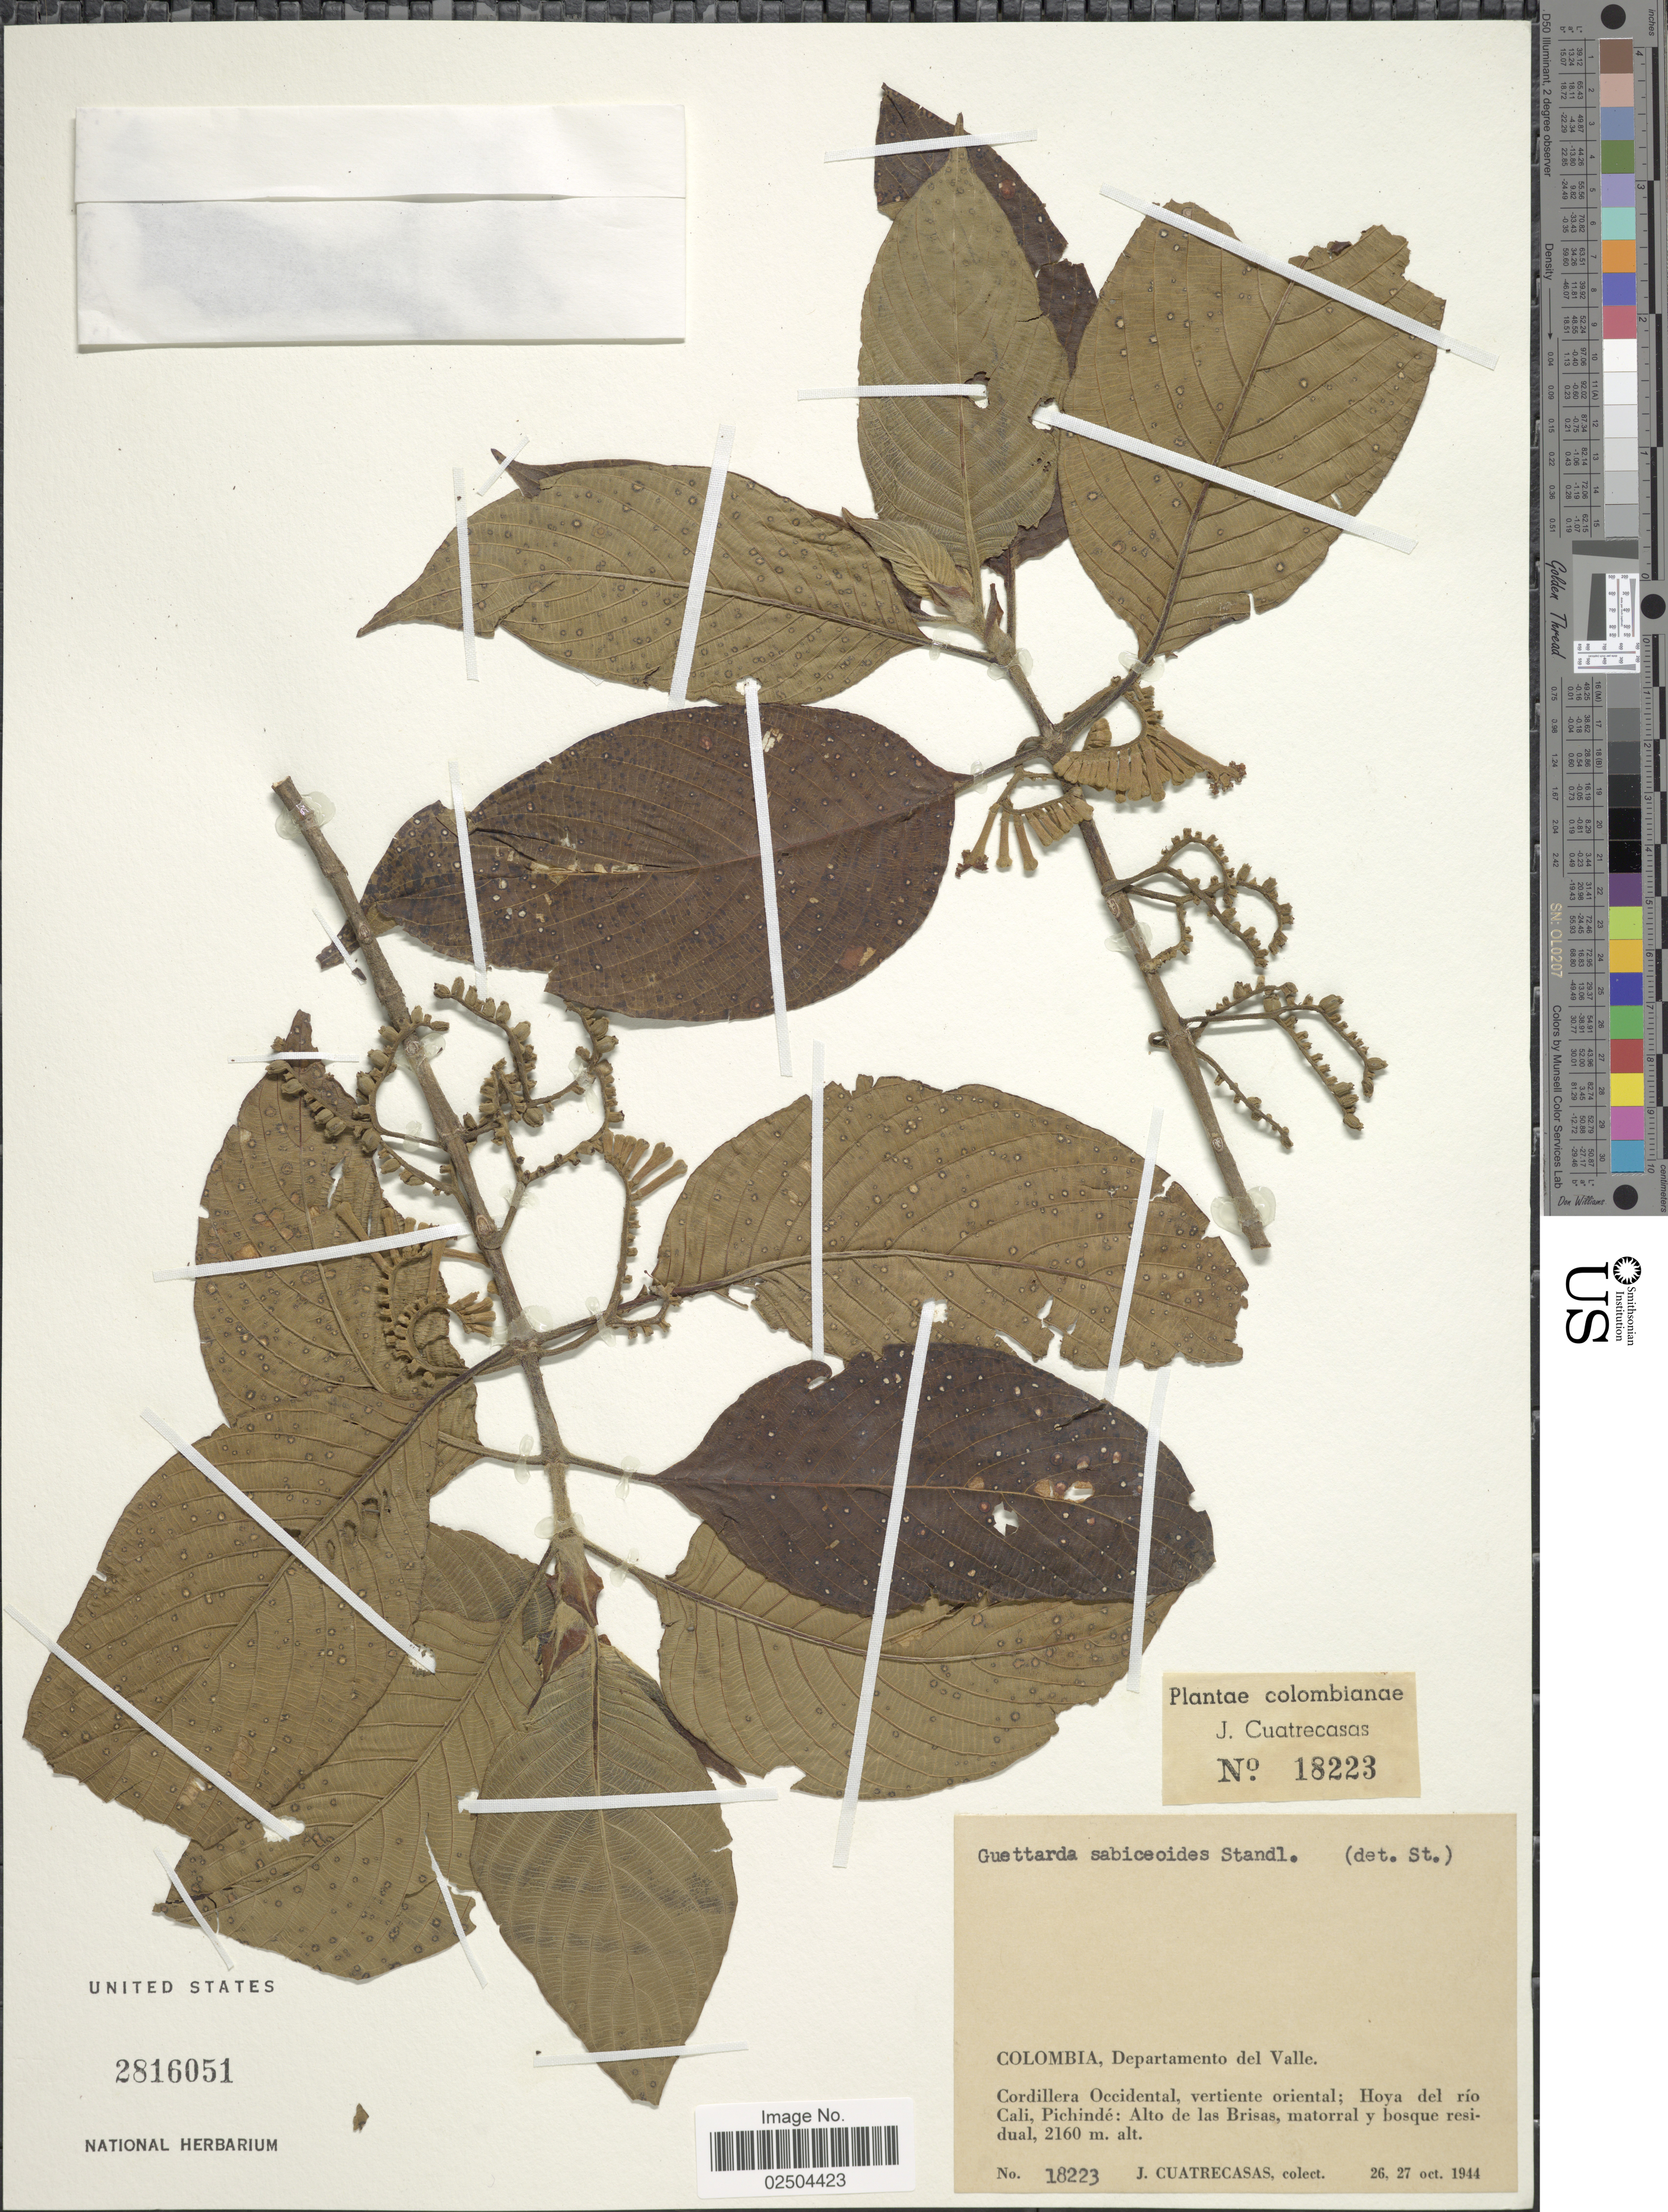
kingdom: Plantae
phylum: Tracheophyta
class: Magnoliopsida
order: Gentianales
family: Rubiaceae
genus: Guettarda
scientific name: Guettarda crispiflora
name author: Vahl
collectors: J. Cuatrecasas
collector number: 18223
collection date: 1944-10-26/1944-10-27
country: Colombia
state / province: Valle del Cauca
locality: Colombia, Departamento del Valle, Cordillera Occidental, vertiente oriental; Hoya del rio Cali, Pichinde: Alto de Las Brisas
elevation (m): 2160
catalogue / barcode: US 2816051